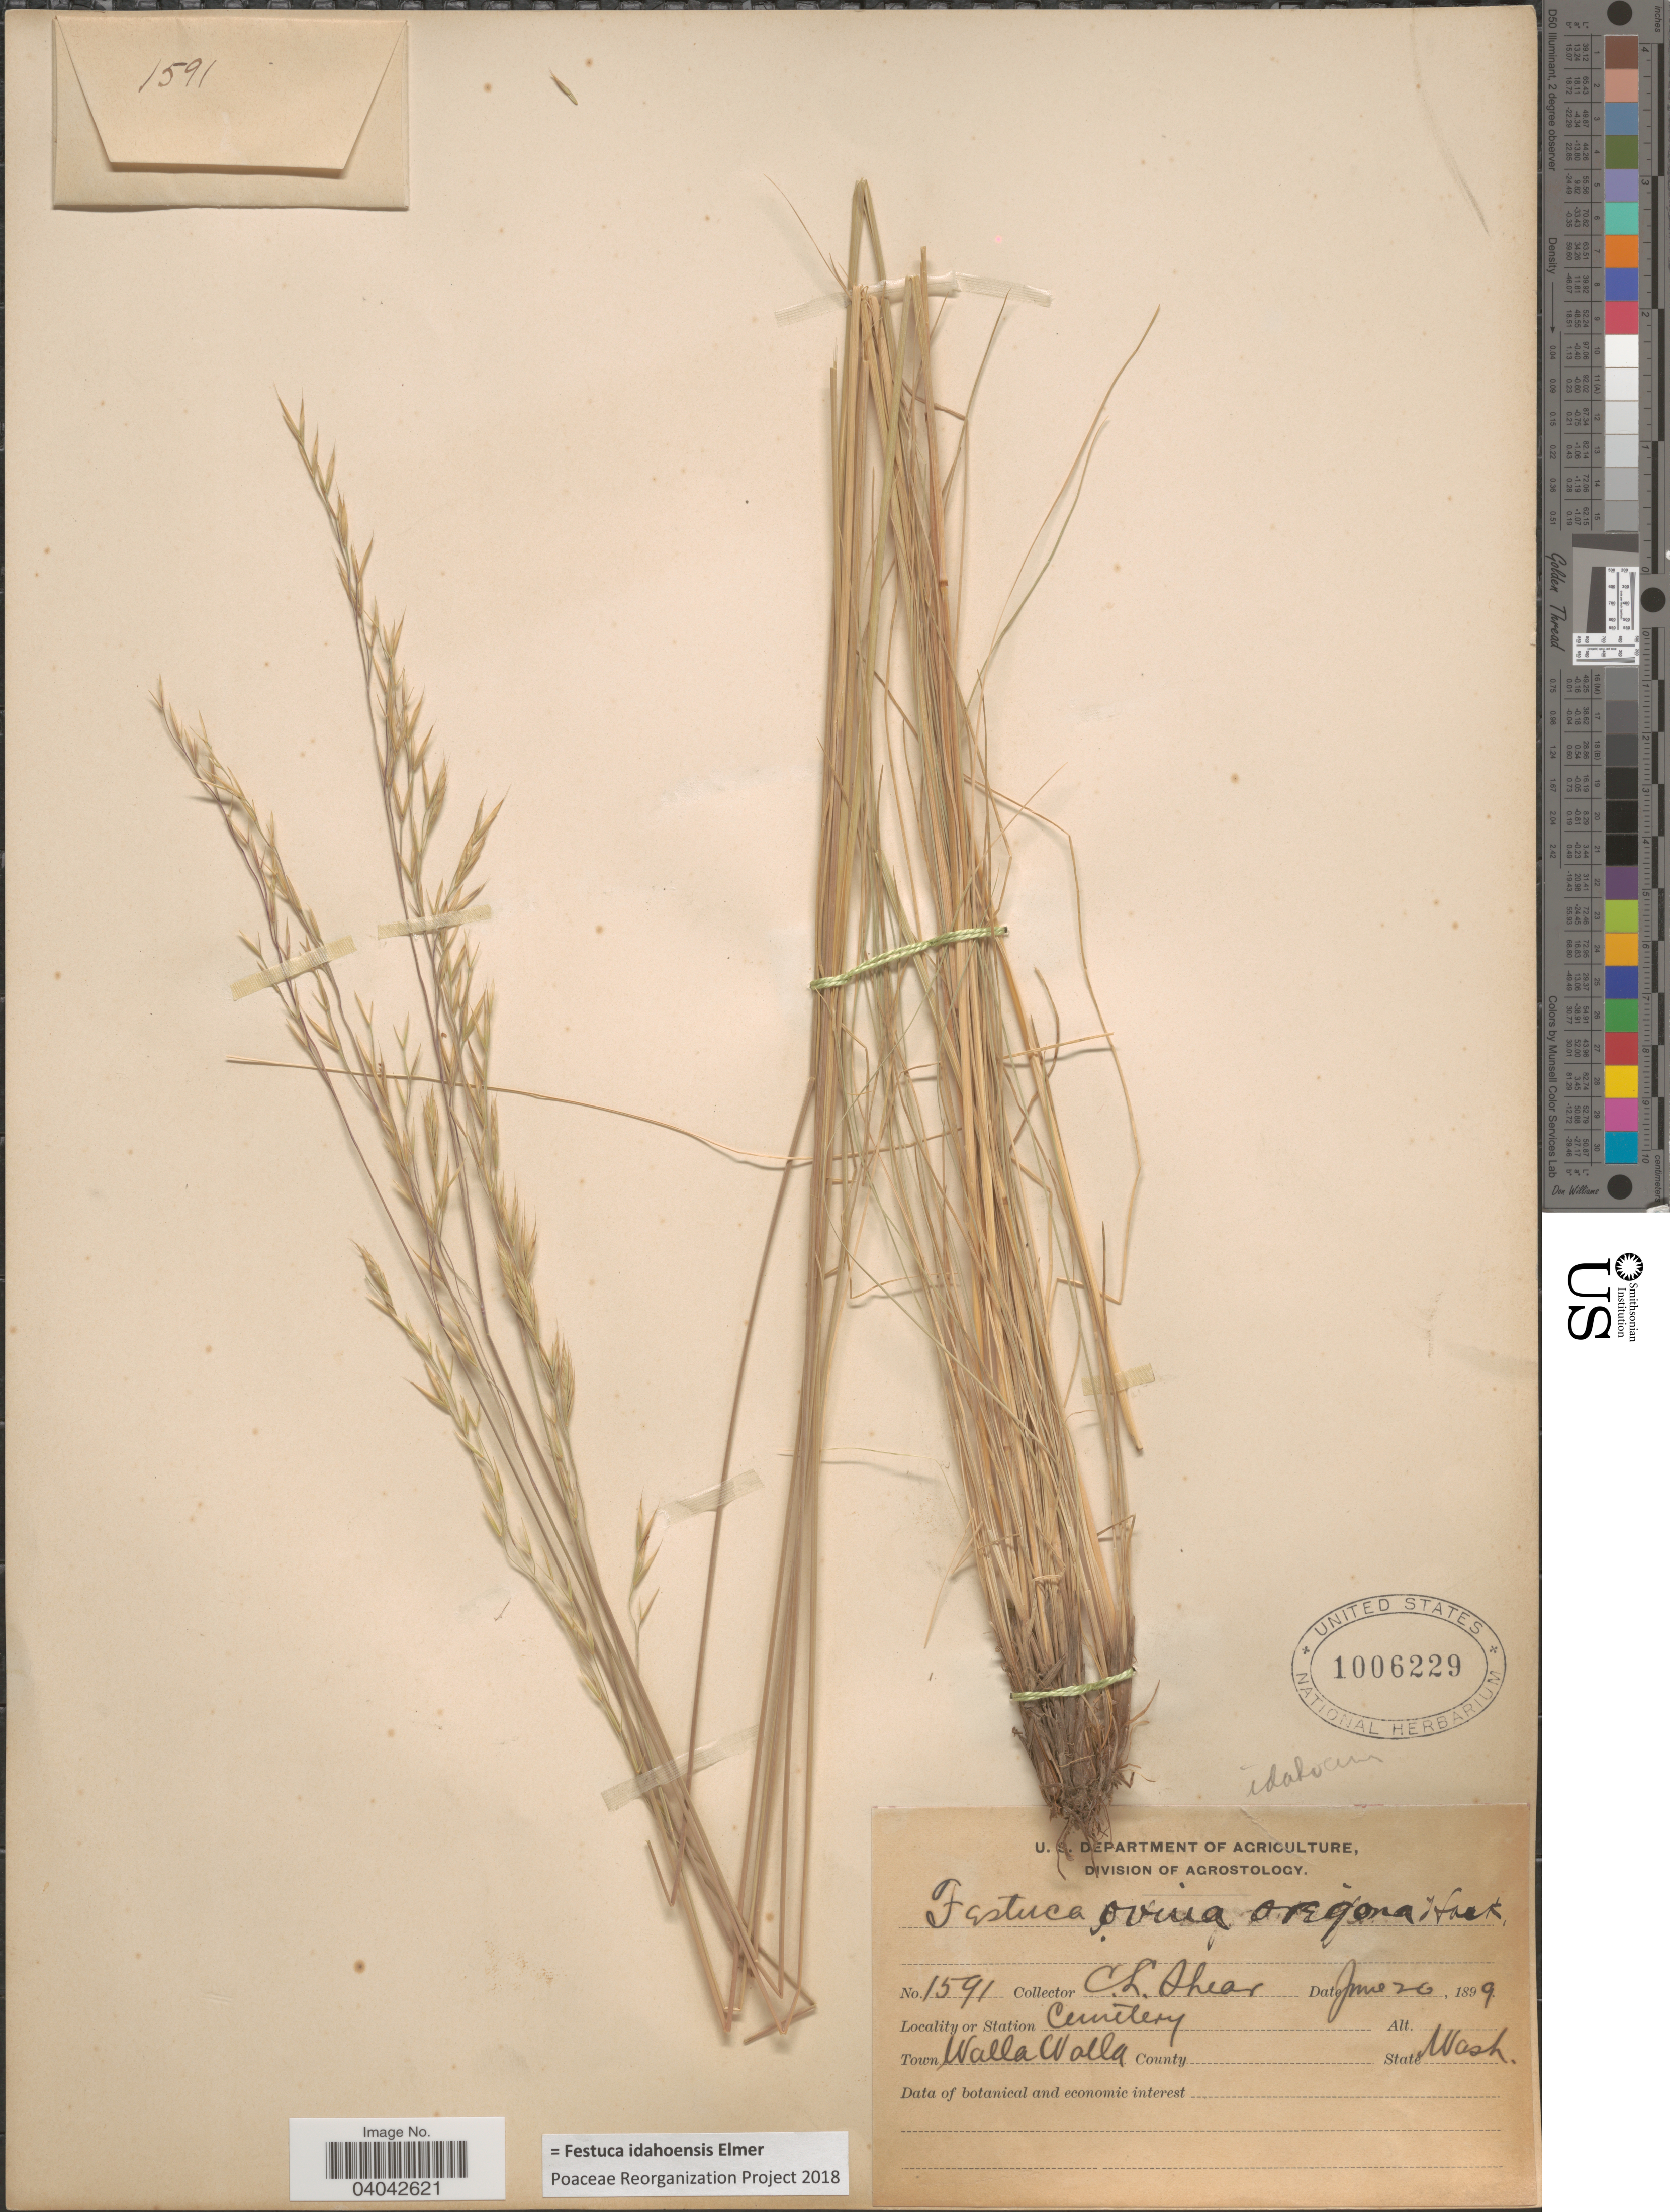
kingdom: Plantae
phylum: Tracheophyta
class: Liliopsida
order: Poales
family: Poaceae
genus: Festuca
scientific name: Festuca idahoensis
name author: Elmer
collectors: C. L. Shear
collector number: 1591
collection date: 1899-06-26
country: United States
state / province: Washington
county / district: Walla Walla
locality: Cemetery. Town Walla Walla.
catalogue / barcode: US 1006229